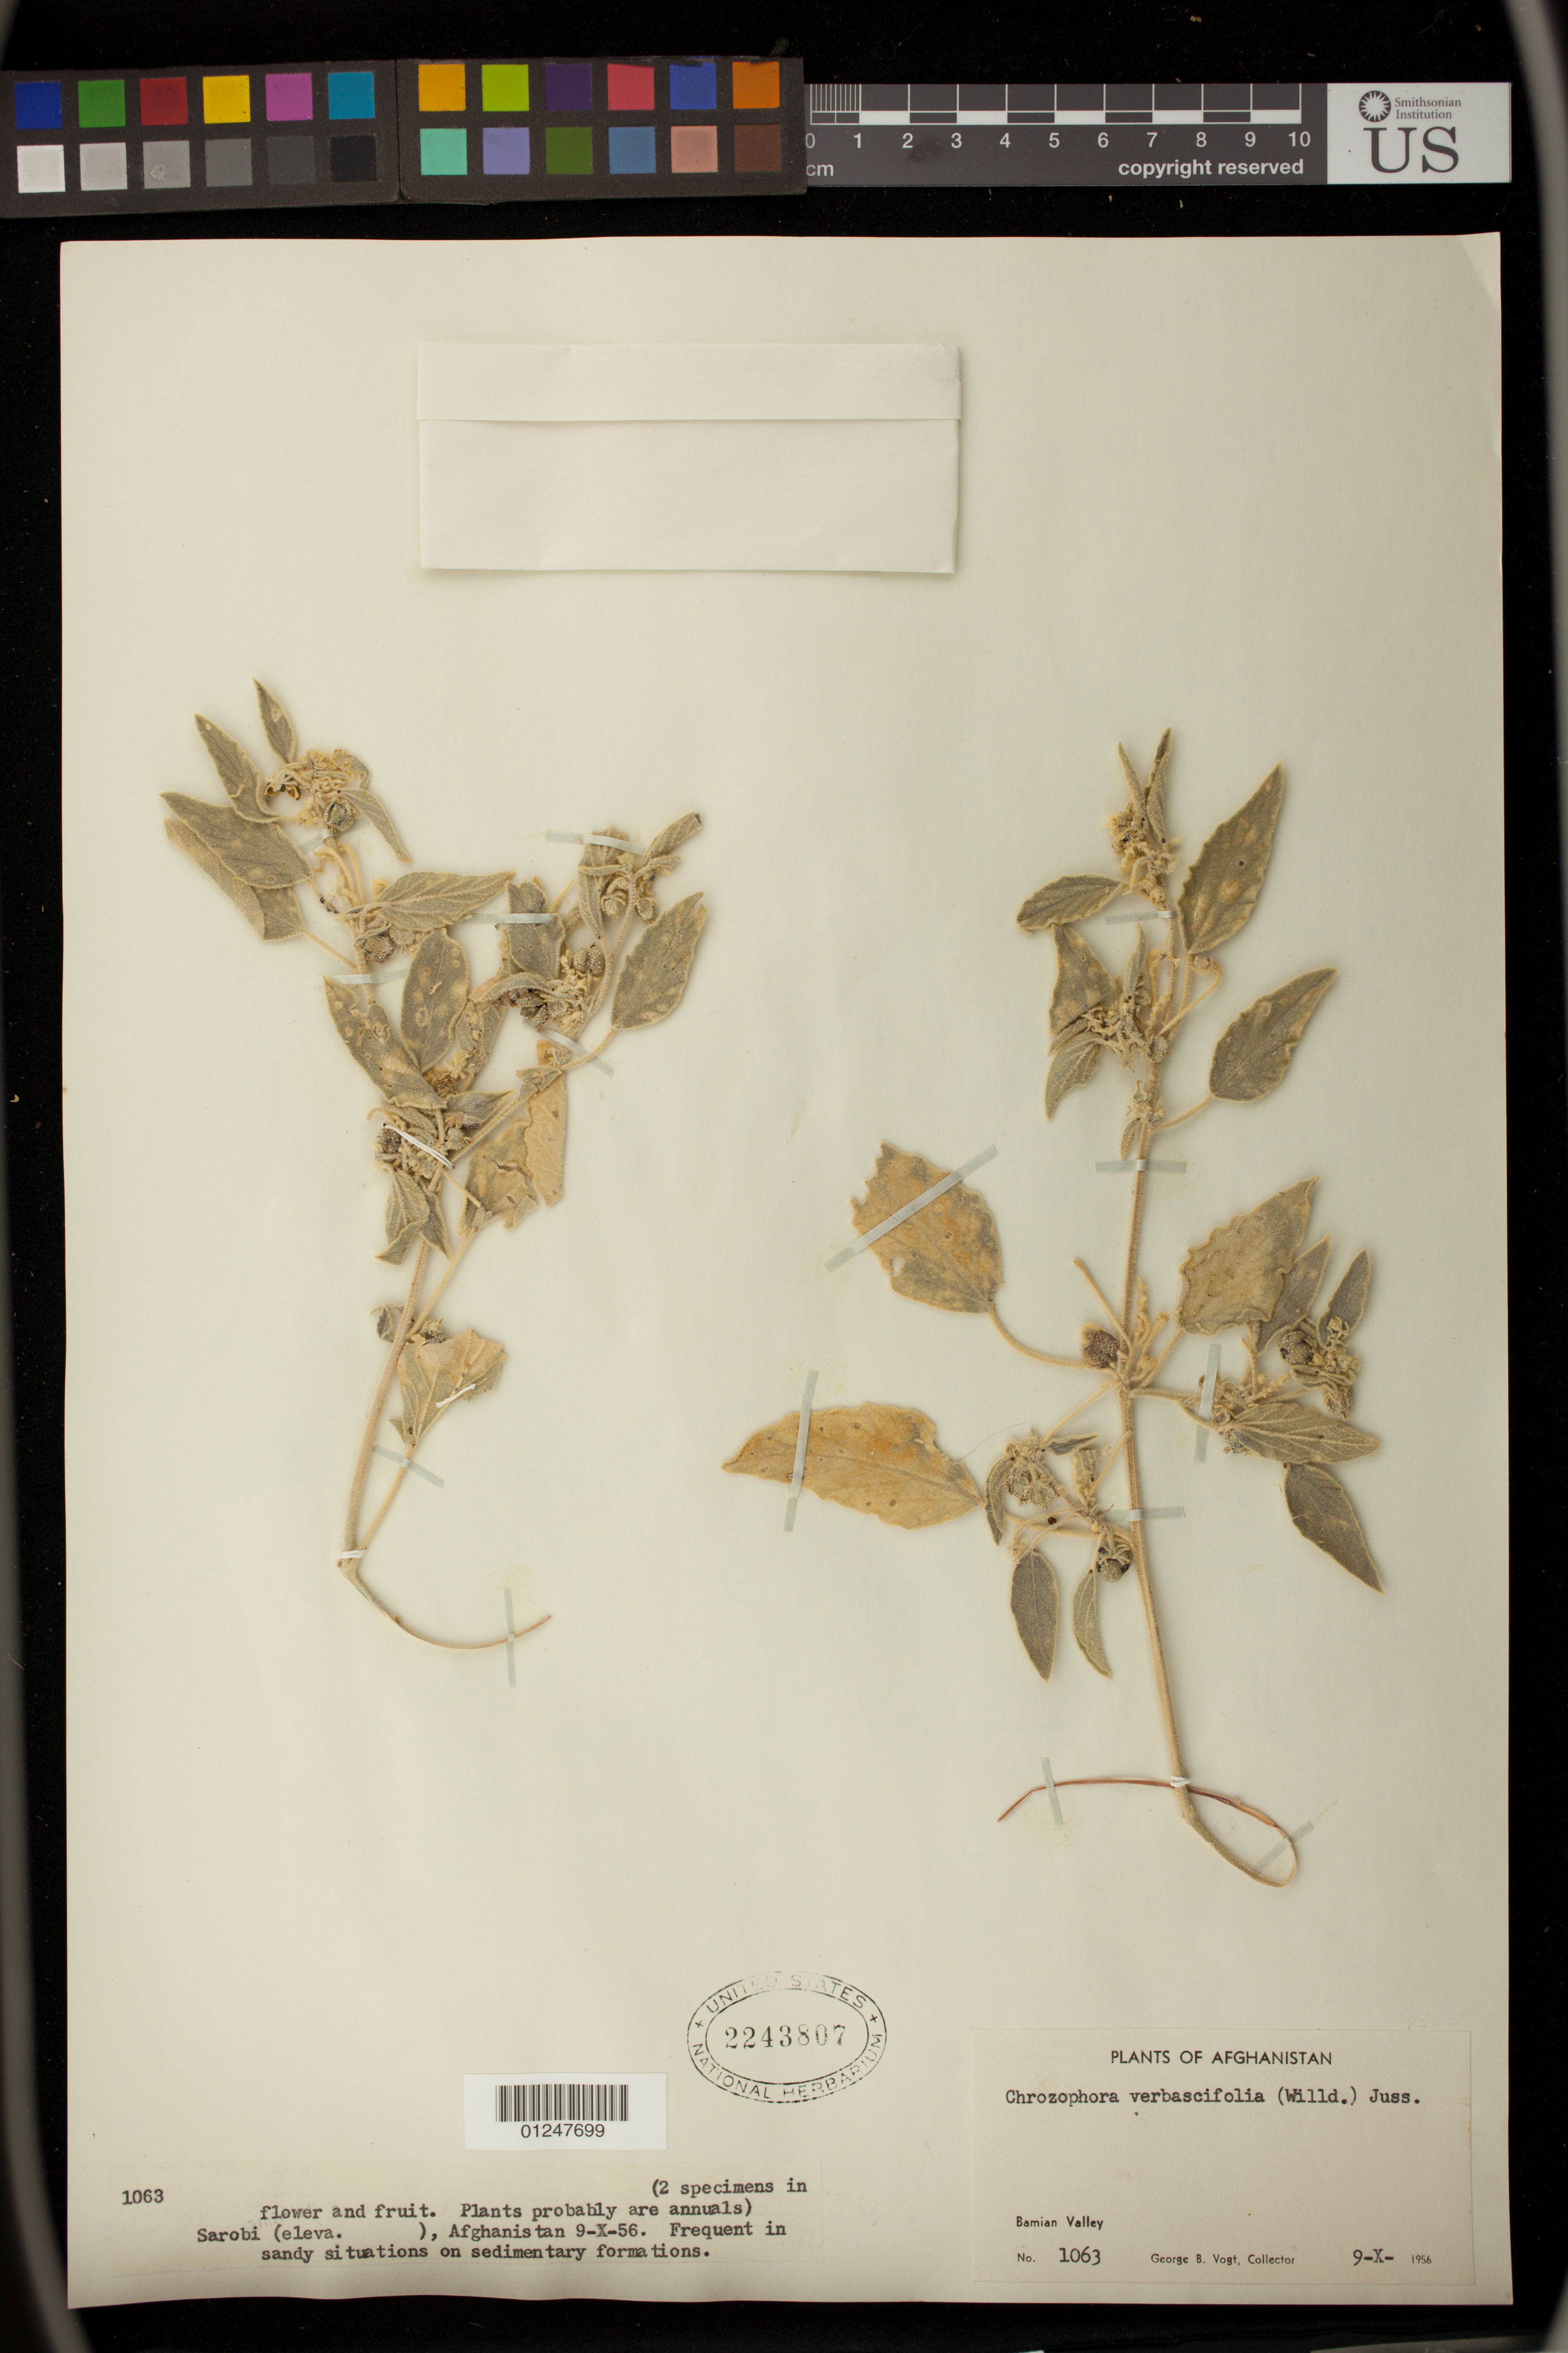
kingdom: Plantae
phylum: Tracheophyta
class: Magnoliopsida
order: Malpighiales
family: Euphorbiaceae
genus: Chrozophora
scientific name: Chrozophora verbascifolia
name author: (Willd.) A. Juss. ex Spreng.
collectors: G. B. Vogt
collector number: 1063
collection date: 1956-10-09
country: Afghanistan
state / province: Paktika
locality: Sarobi.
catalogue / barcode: US 2243807